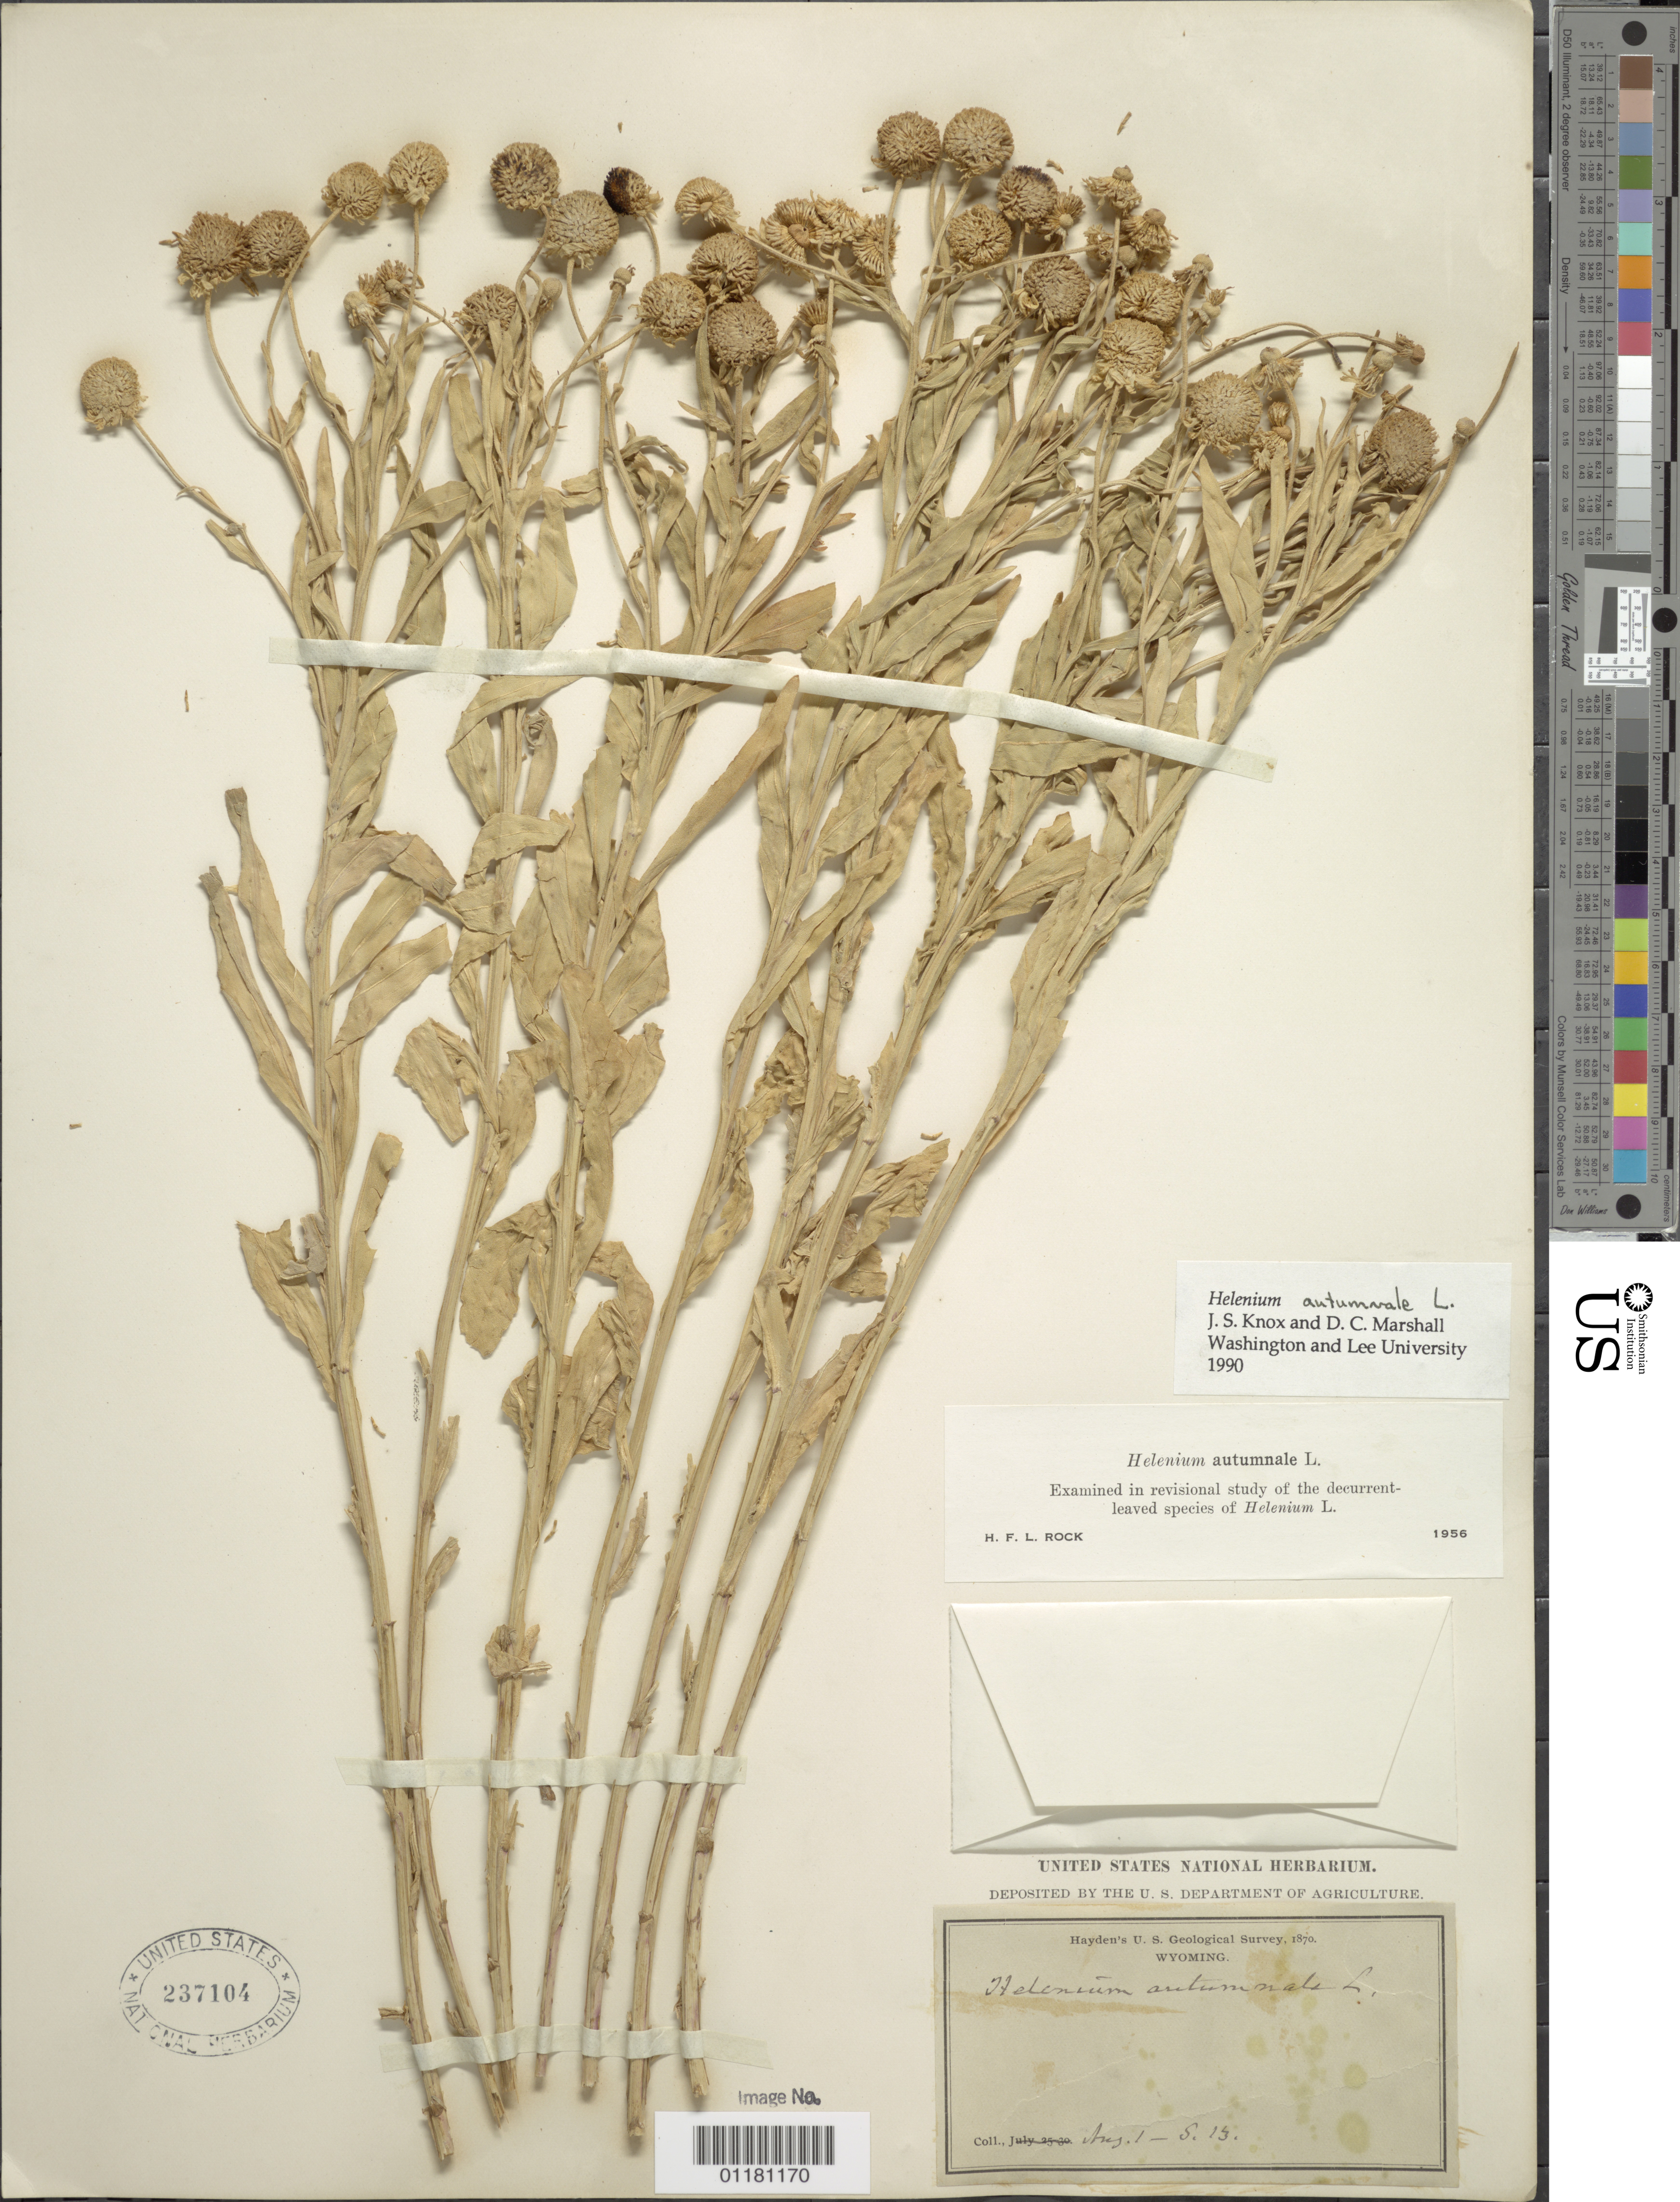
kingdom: Plantae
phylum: Tracheophyta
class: Magnoliopsida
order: Asterales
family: Asteraceae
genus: Helenium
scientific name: Helenium autumnale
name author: L.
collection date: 1870-08-01/1870-09-13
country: United States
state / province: Wyoming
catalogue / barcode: US 237104